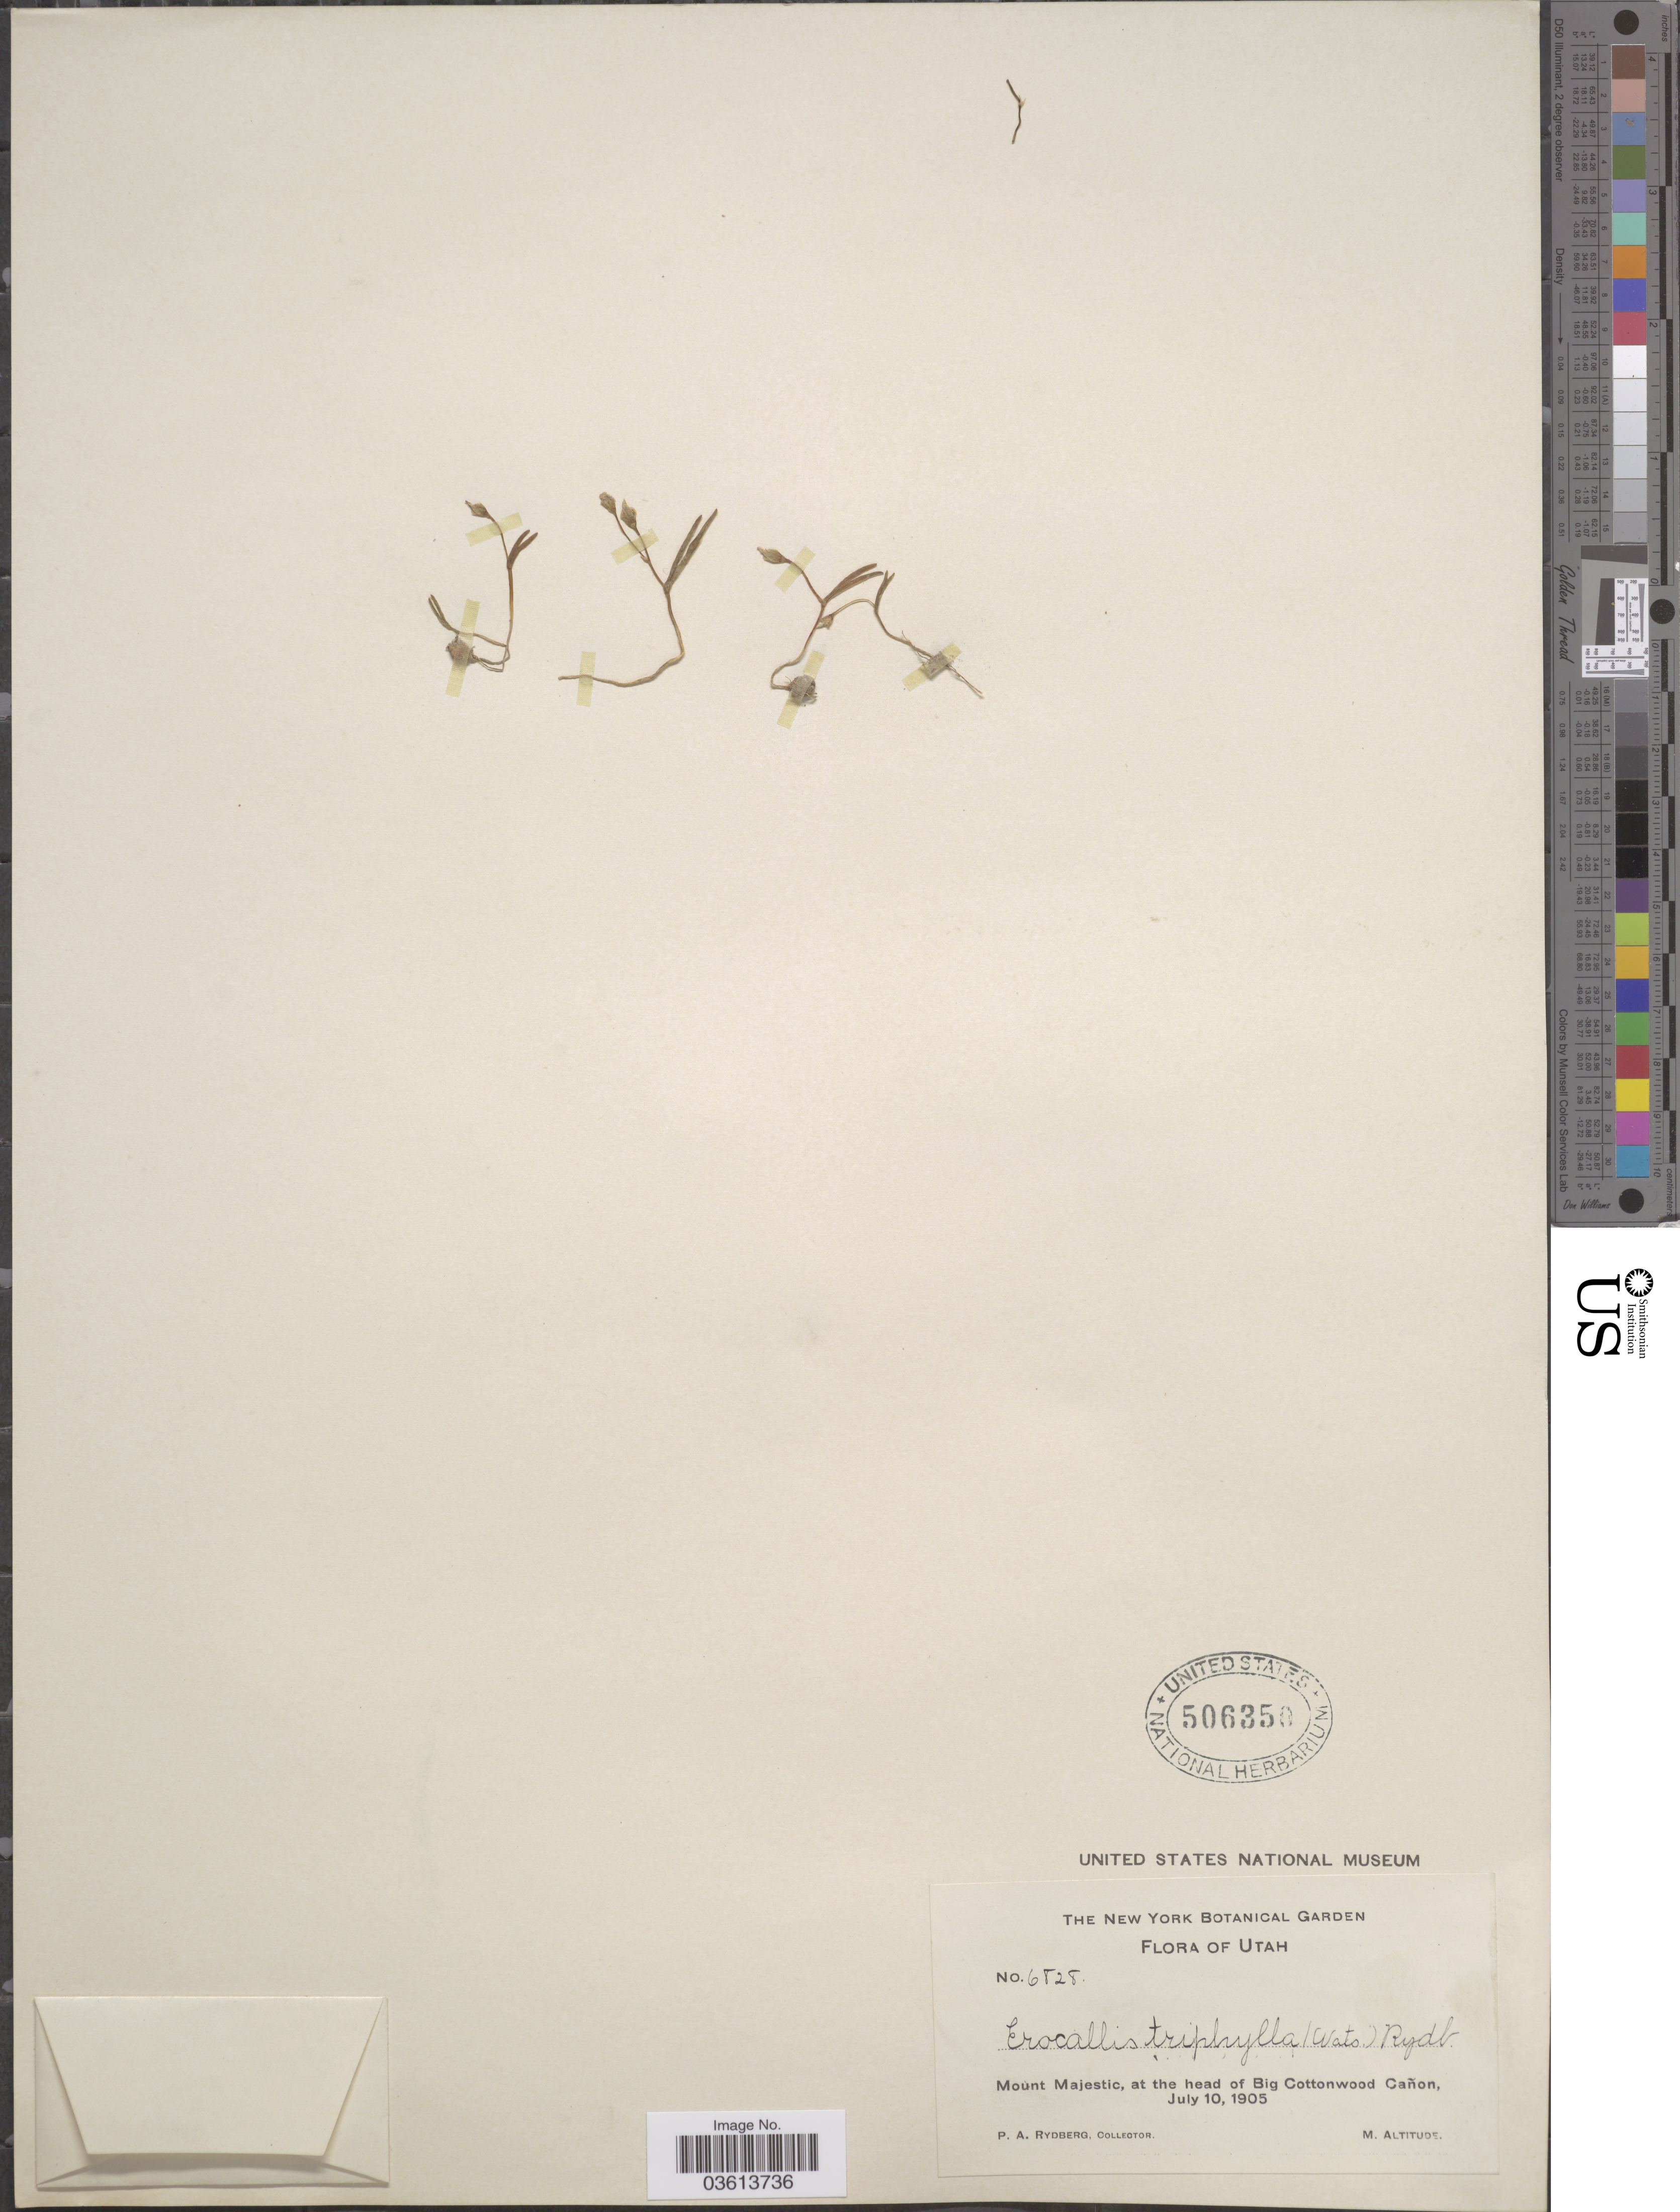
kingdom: Plantae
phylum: Tracheophyta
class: Magnoliopsida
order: Caryophyllales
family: Montiaceae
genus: Erocallis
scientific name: Erocallis triphylla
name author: (S. Watson) Rydb.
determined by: Strong, Mark T., (BOT), Smithsonian Institution - National Museum of Natural History (UNITED STATES)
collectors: P. A. Rydberg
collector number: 6828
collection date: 1905-07-10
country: United States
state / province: Utah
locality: Mount Majestic, at the head of Big Cottonwood Cañon.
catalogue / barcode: US 506350